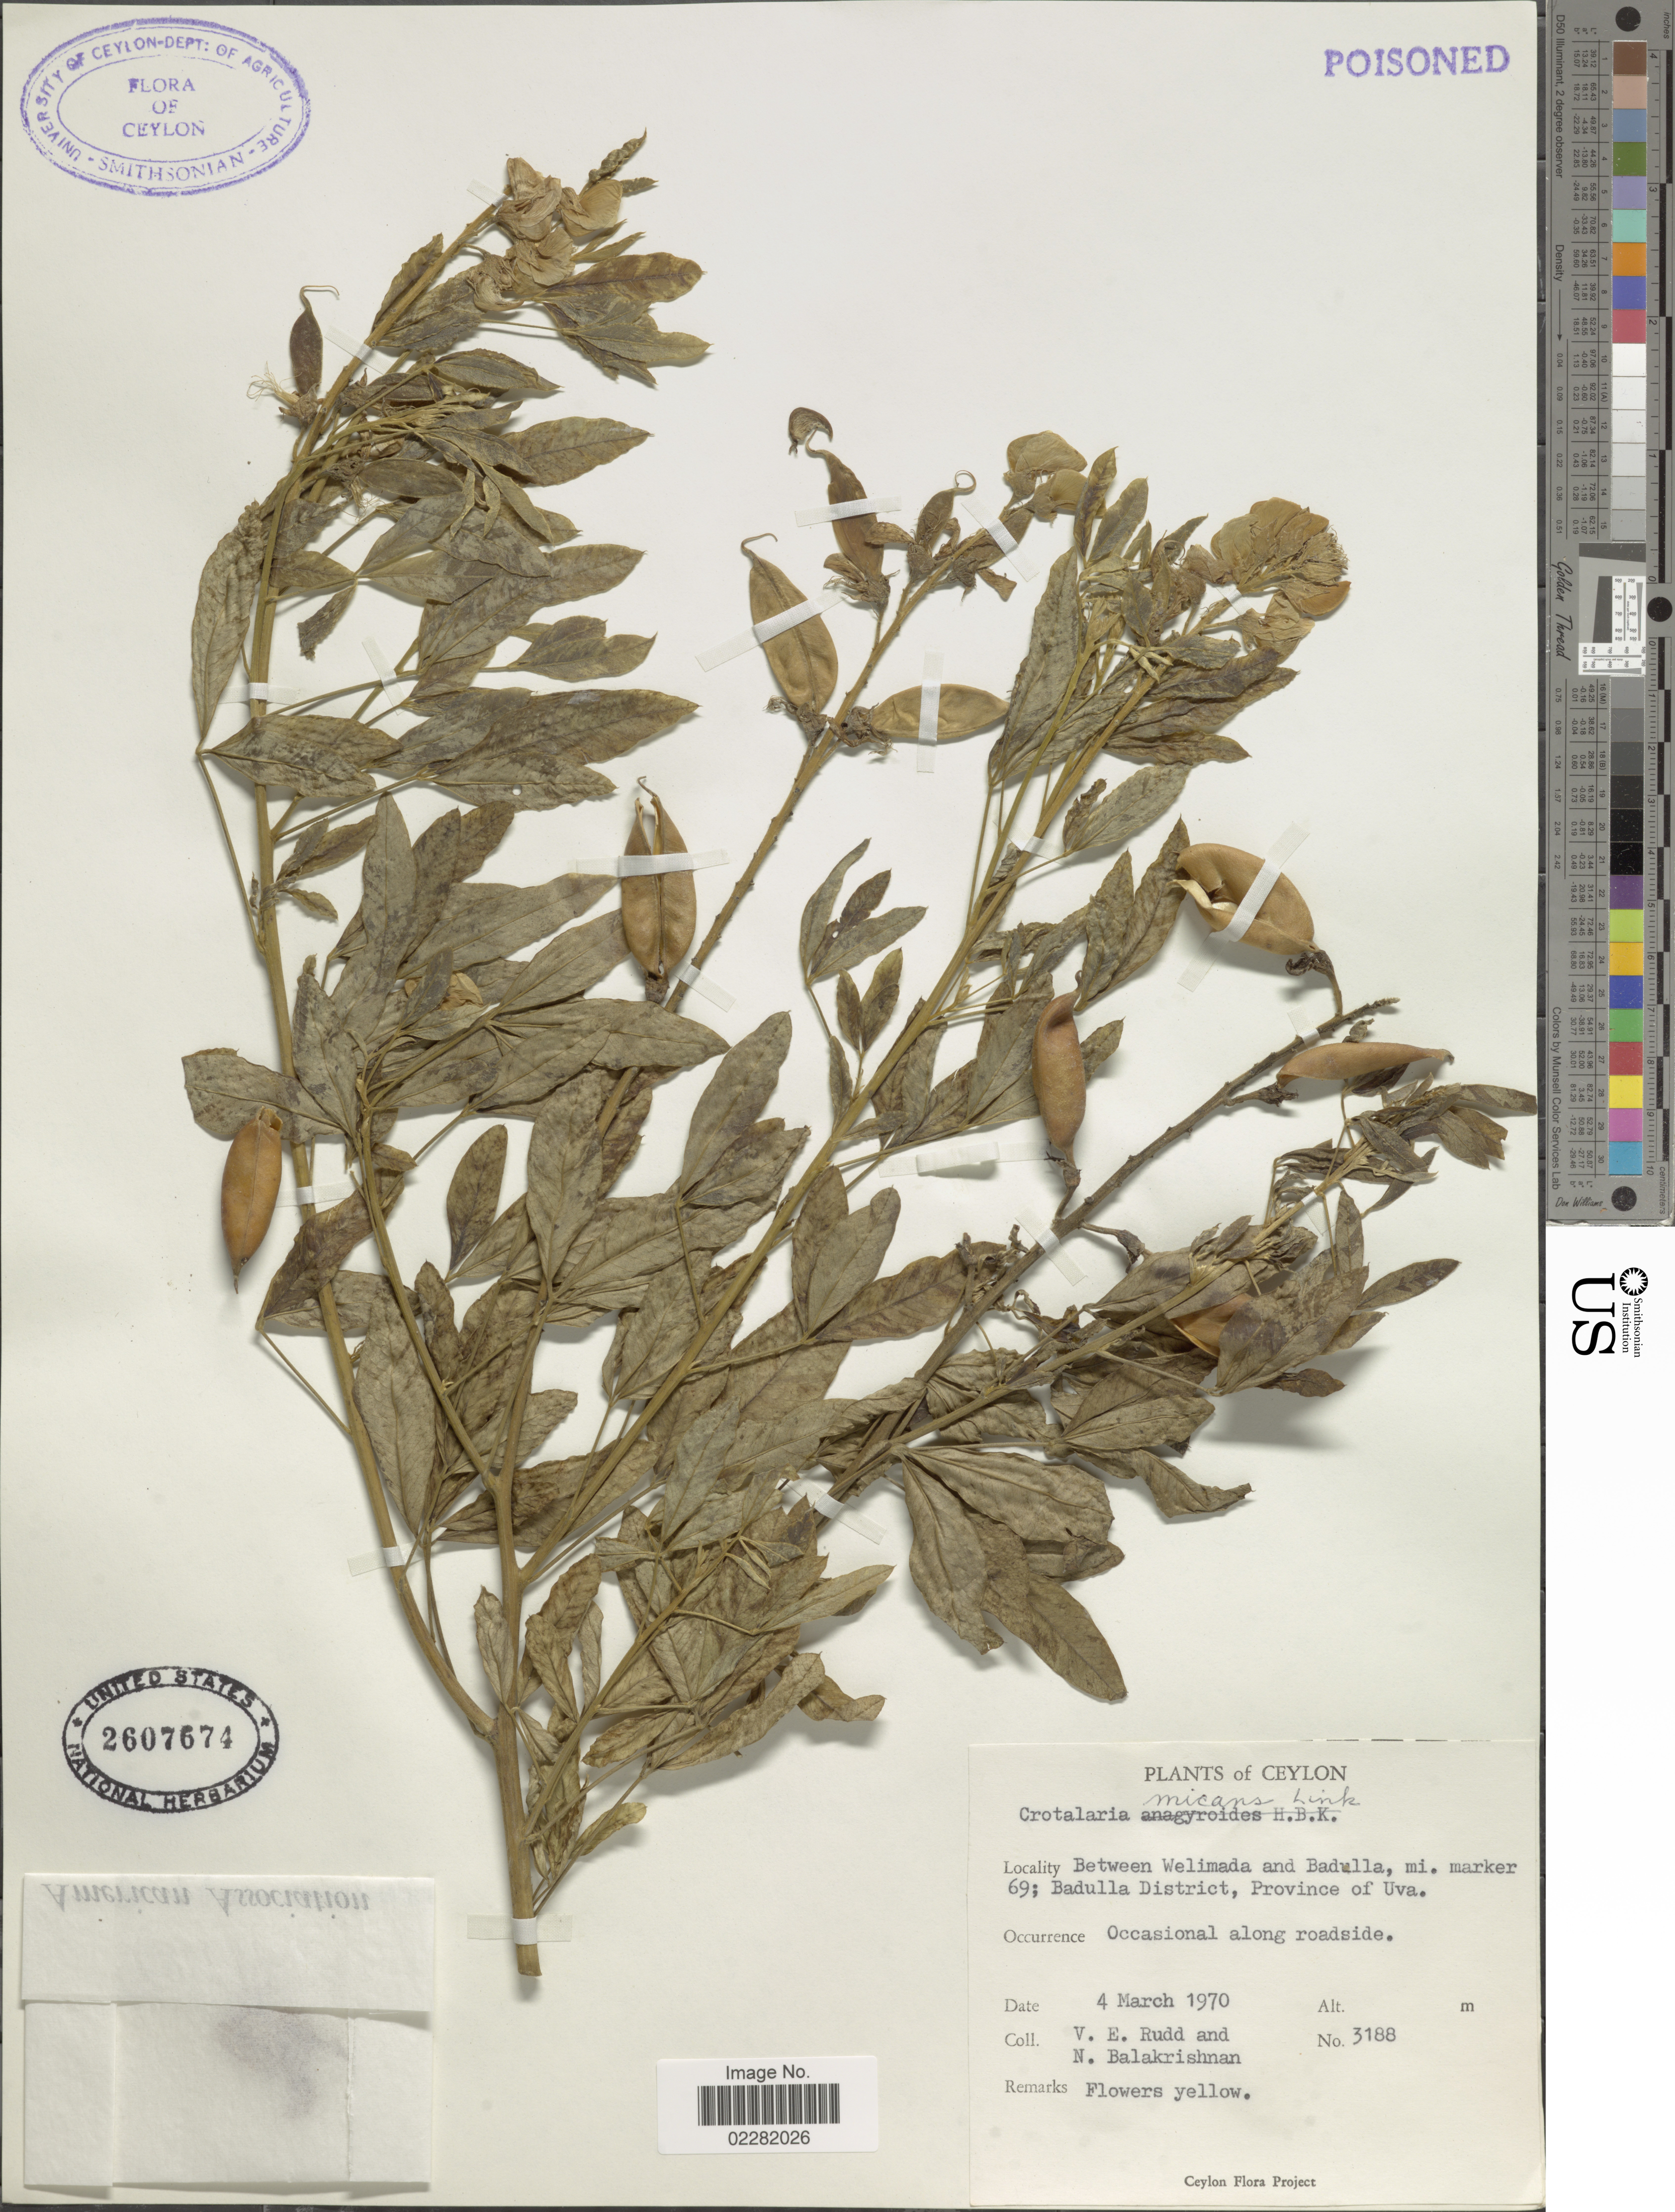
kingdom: Plantae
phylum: Tracheophyta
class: Magnoliopsida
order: Fabales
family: Fabaceae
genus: Crotalaria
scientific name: Crotalaria micans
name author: Link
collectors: V. E. Rudd & N. Balakrishnan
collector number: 3188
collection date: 1970-03-04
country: Sri Lanka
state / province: Uva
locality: Ceylon, Between Welimada and Badulla near mile marker 69; Badulla District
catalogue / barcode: US 2607674